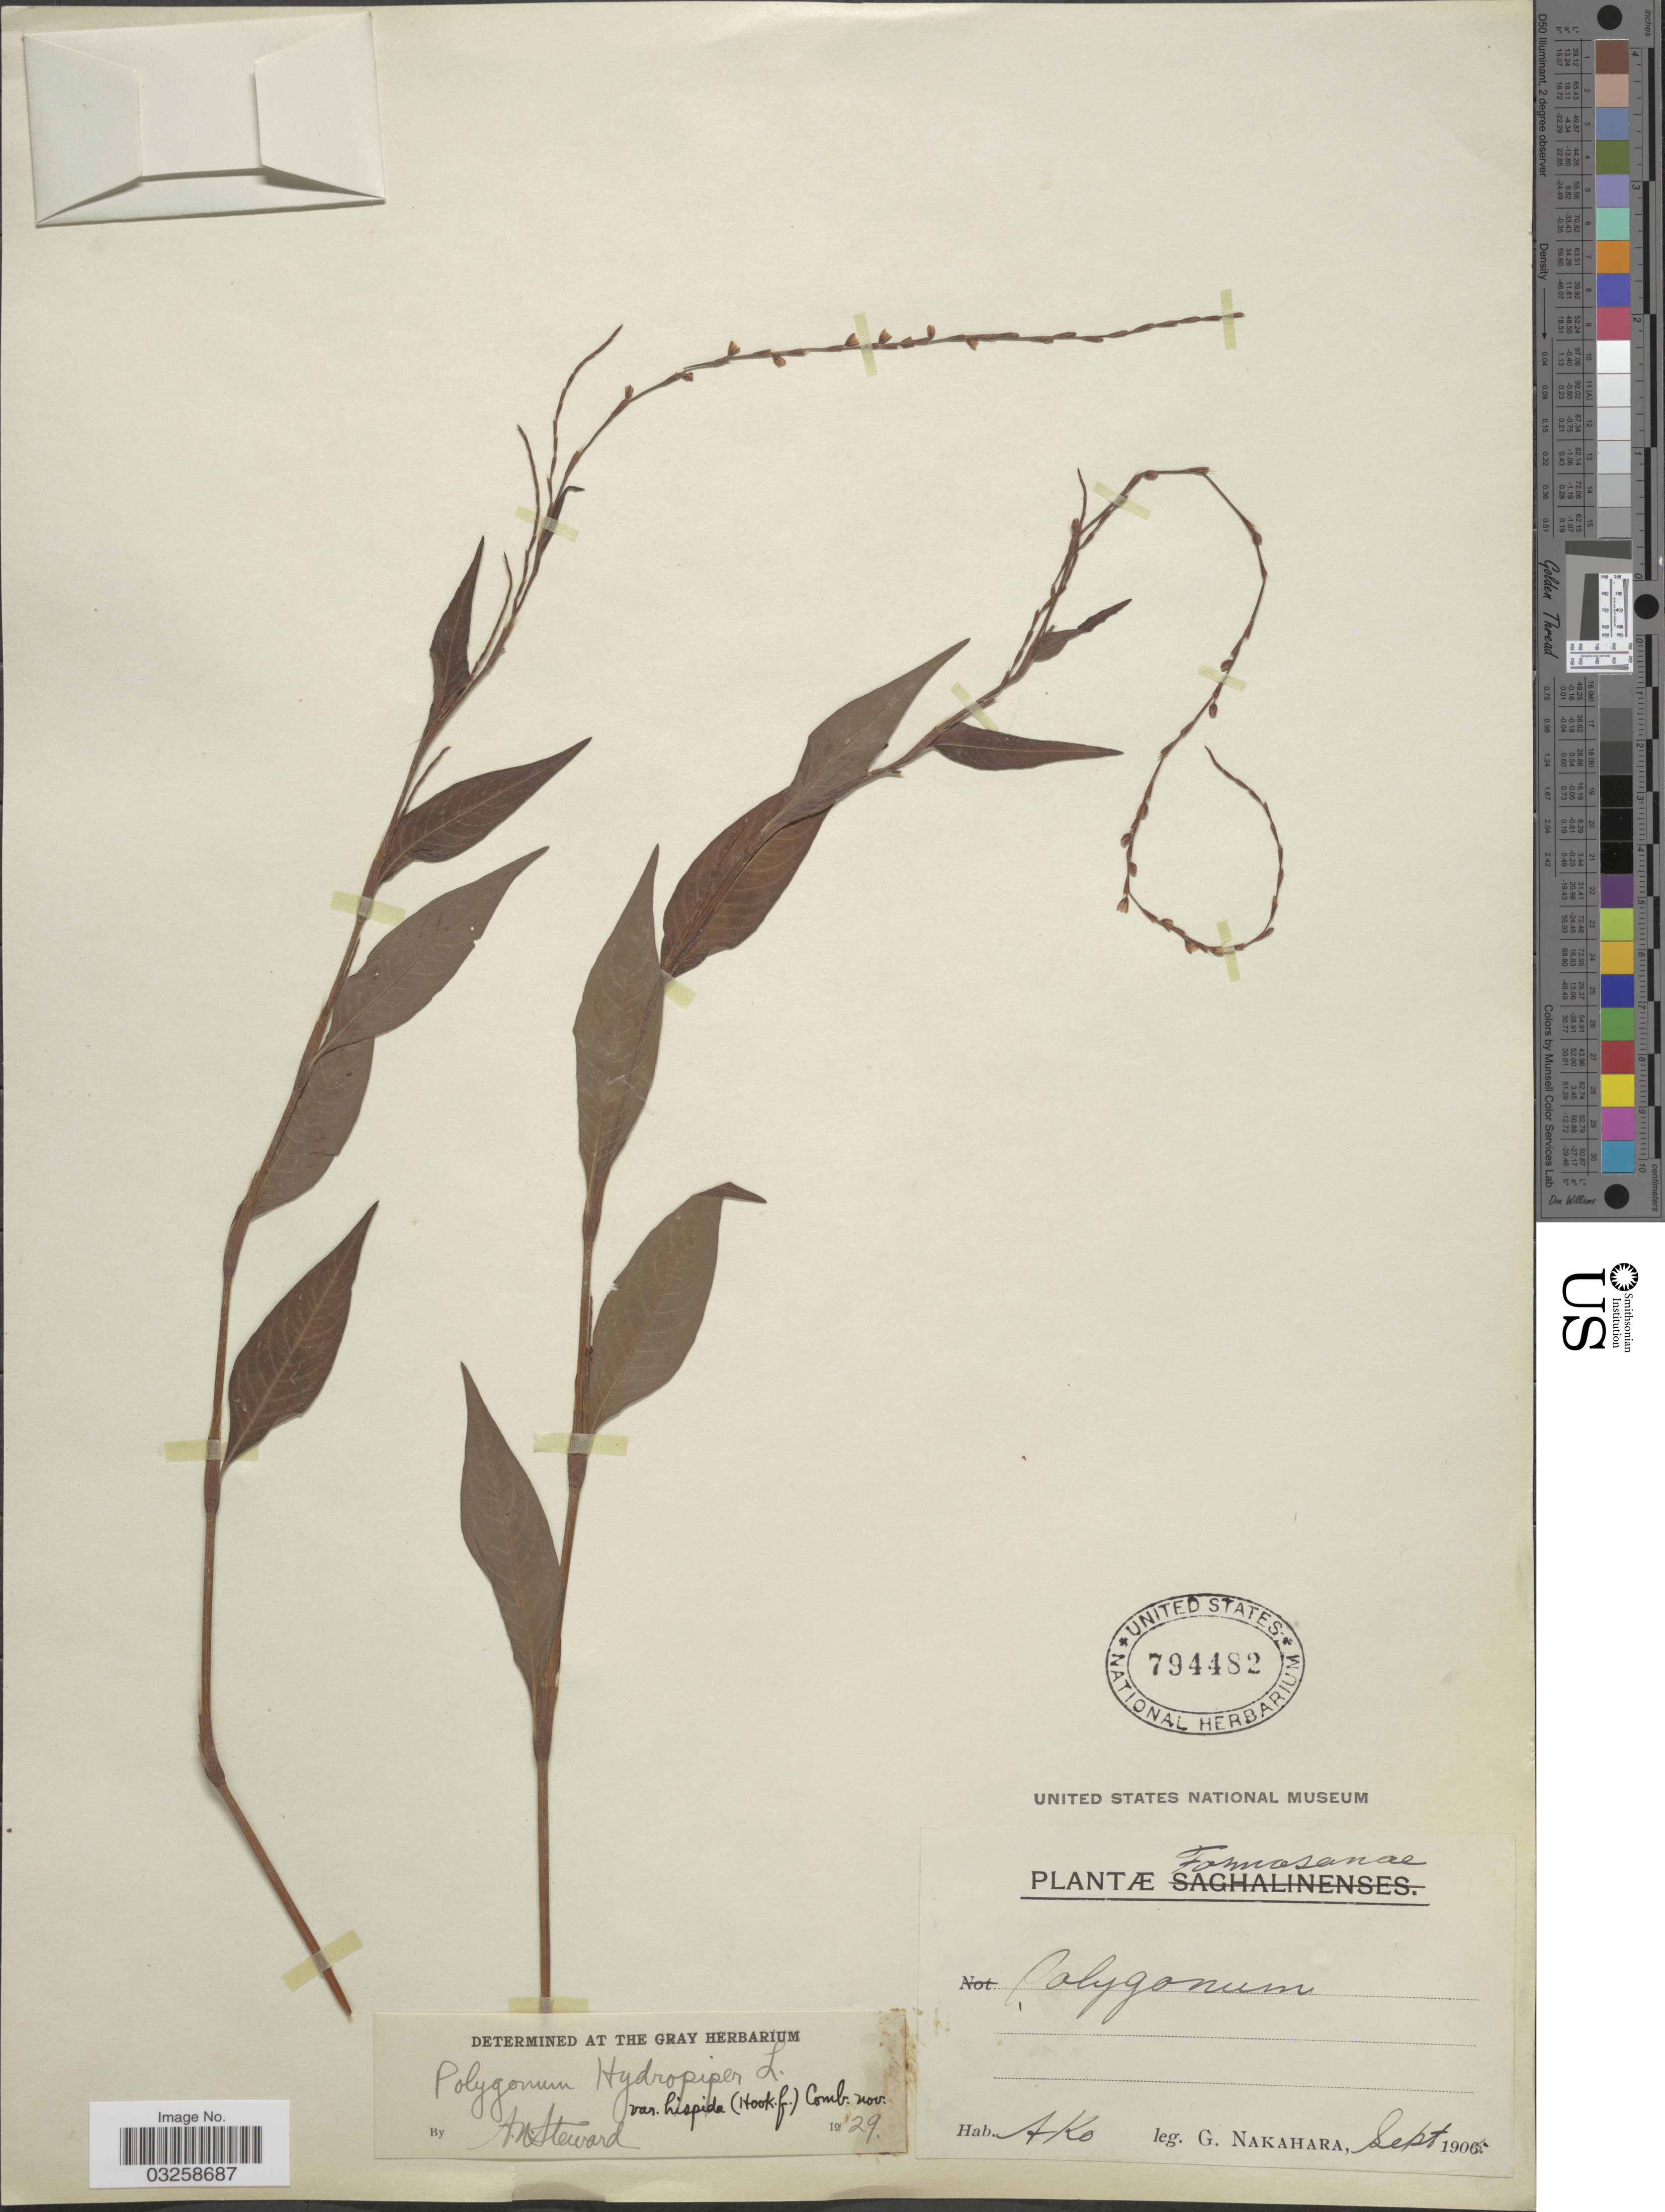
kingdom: Plantae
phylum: Tracheophyta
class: Magnoliopsida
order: Caryophyllales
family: Polygonaceae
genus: Polygonum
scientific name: Polygonum hydropiper var. hispidum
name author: (Hook. f.) Steward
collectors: G. Nakahara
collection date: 1905-09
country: Taiwan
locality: Formosanae. Ako.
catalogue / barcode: US 794482